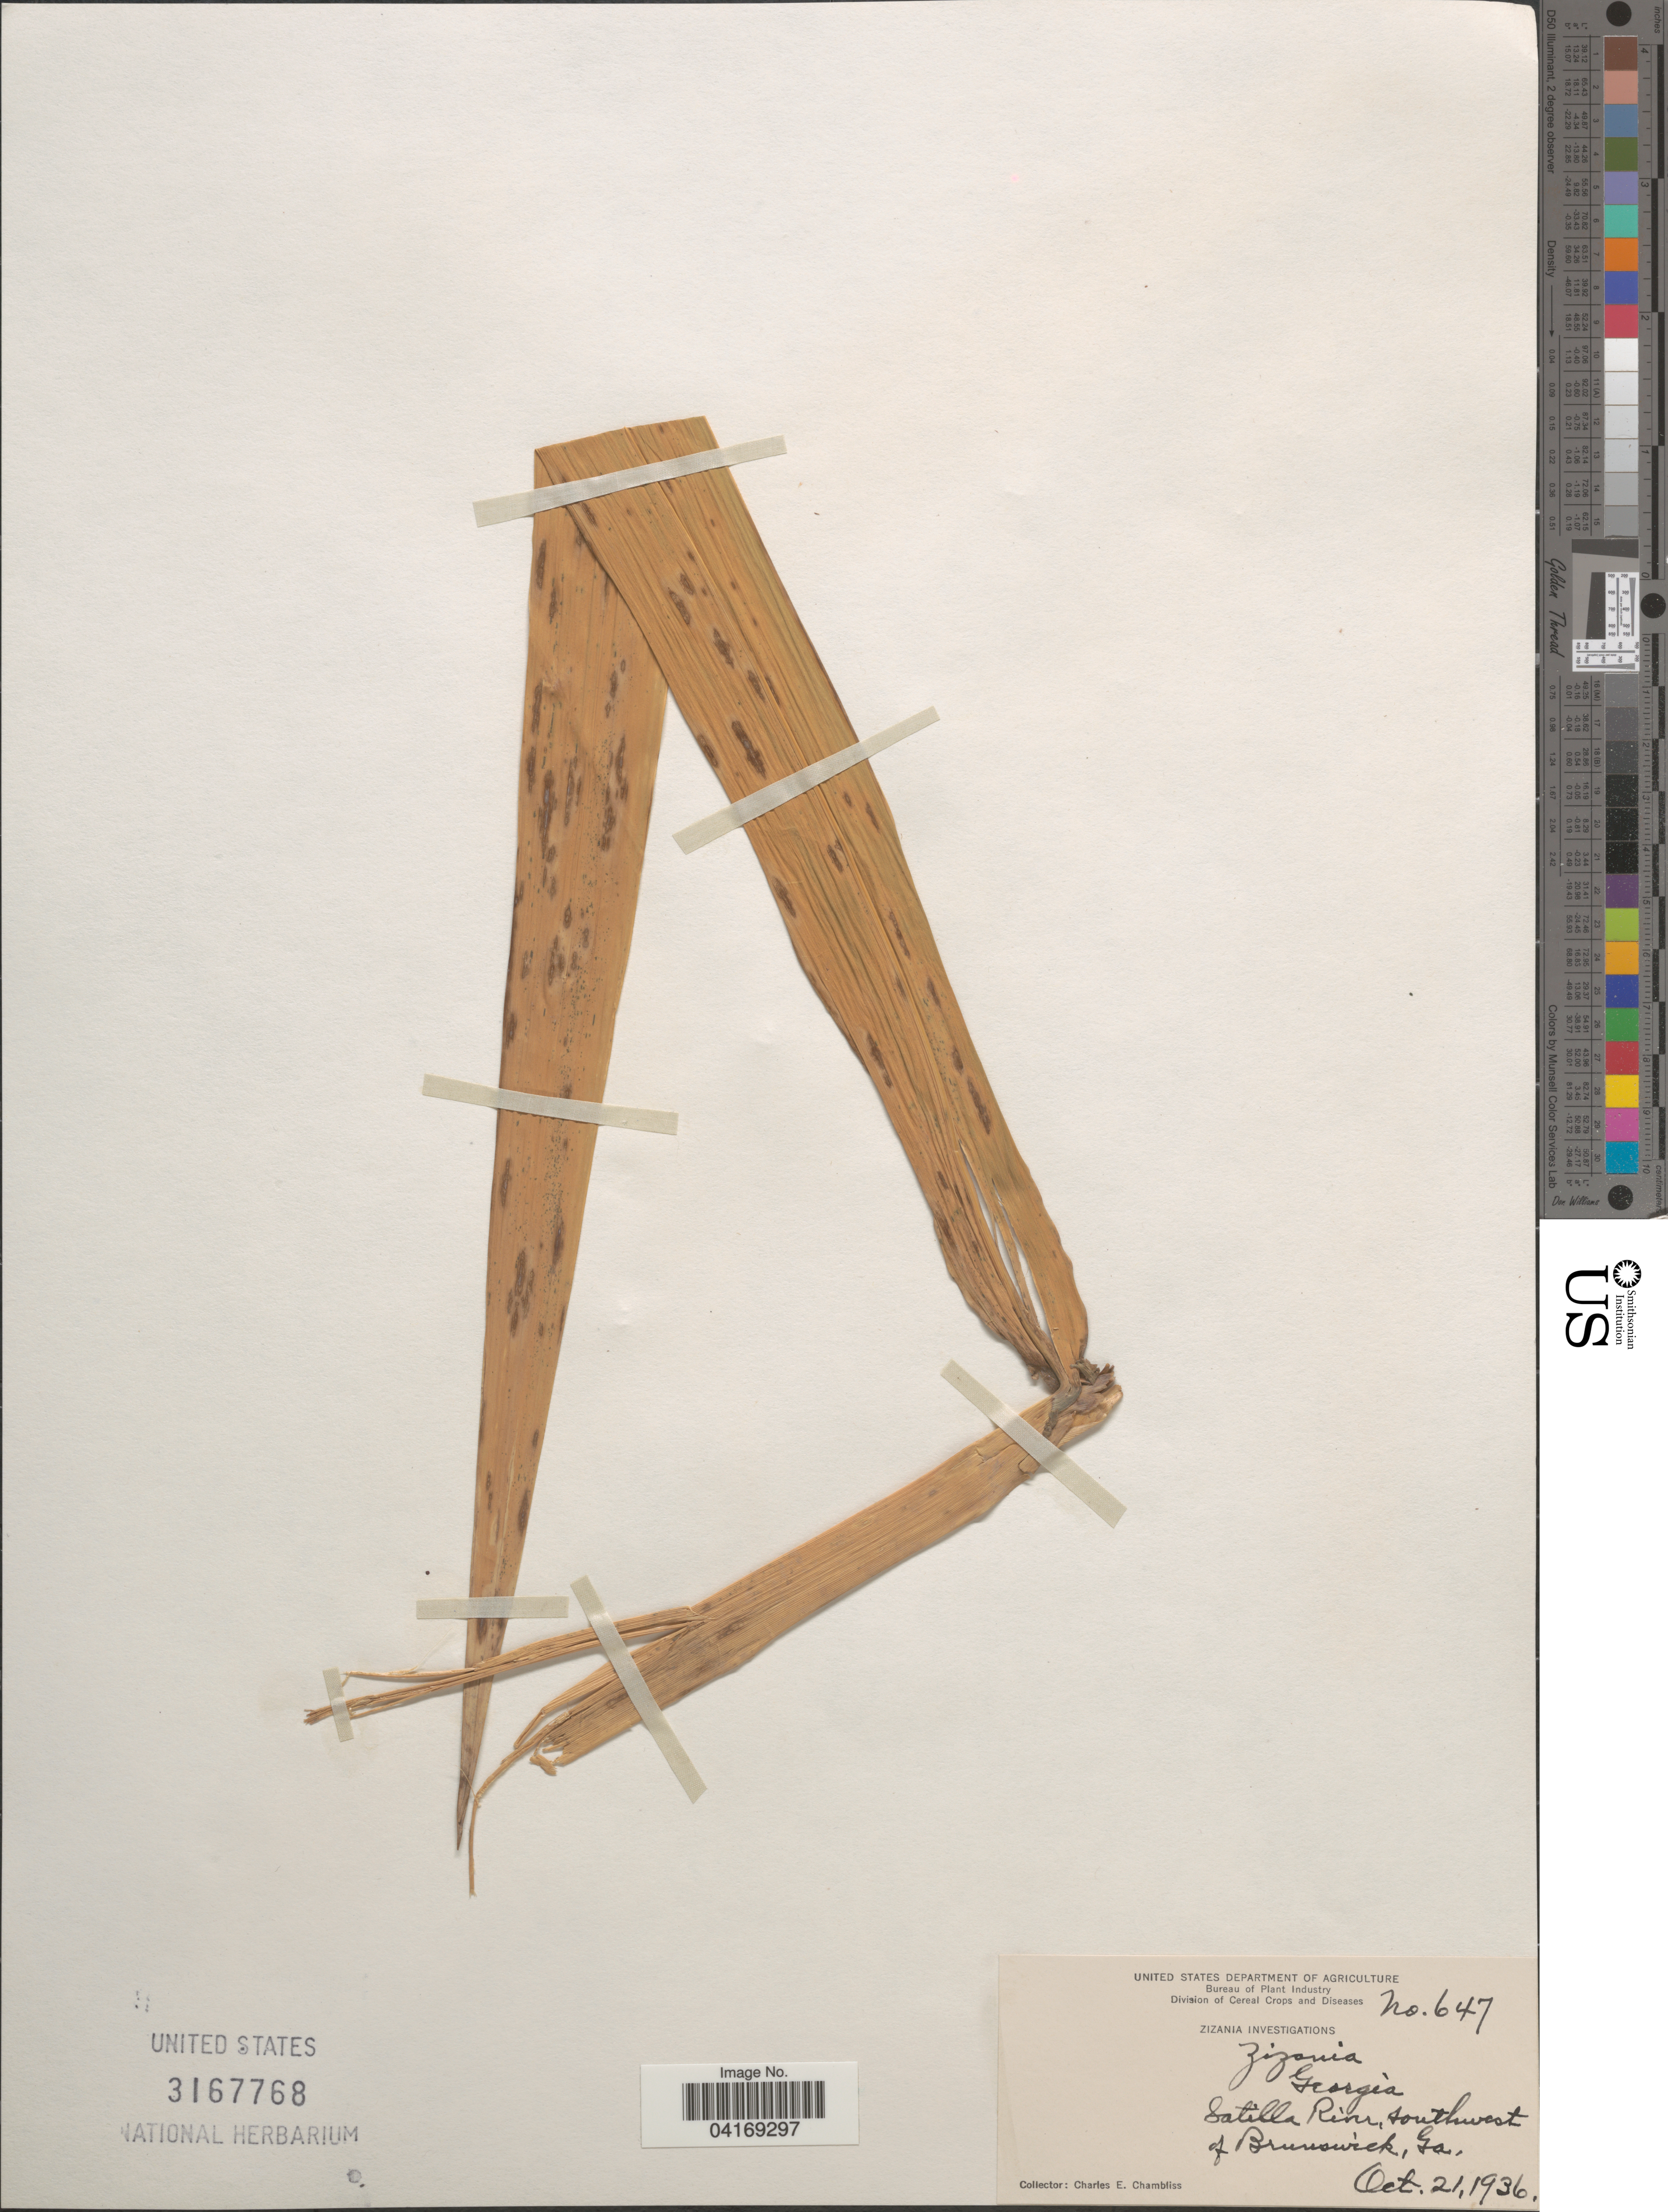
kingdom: Plantae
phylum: Tracheophyta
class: Liliopsida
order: Poales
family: Poaceae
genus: Zizania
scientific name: Zizania sp.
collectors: C. Chambliss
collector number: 647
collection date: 1936-10-21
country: United States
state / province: Georgia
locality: Satilla River, southwest of Brunswick.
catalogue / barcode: US 3167768